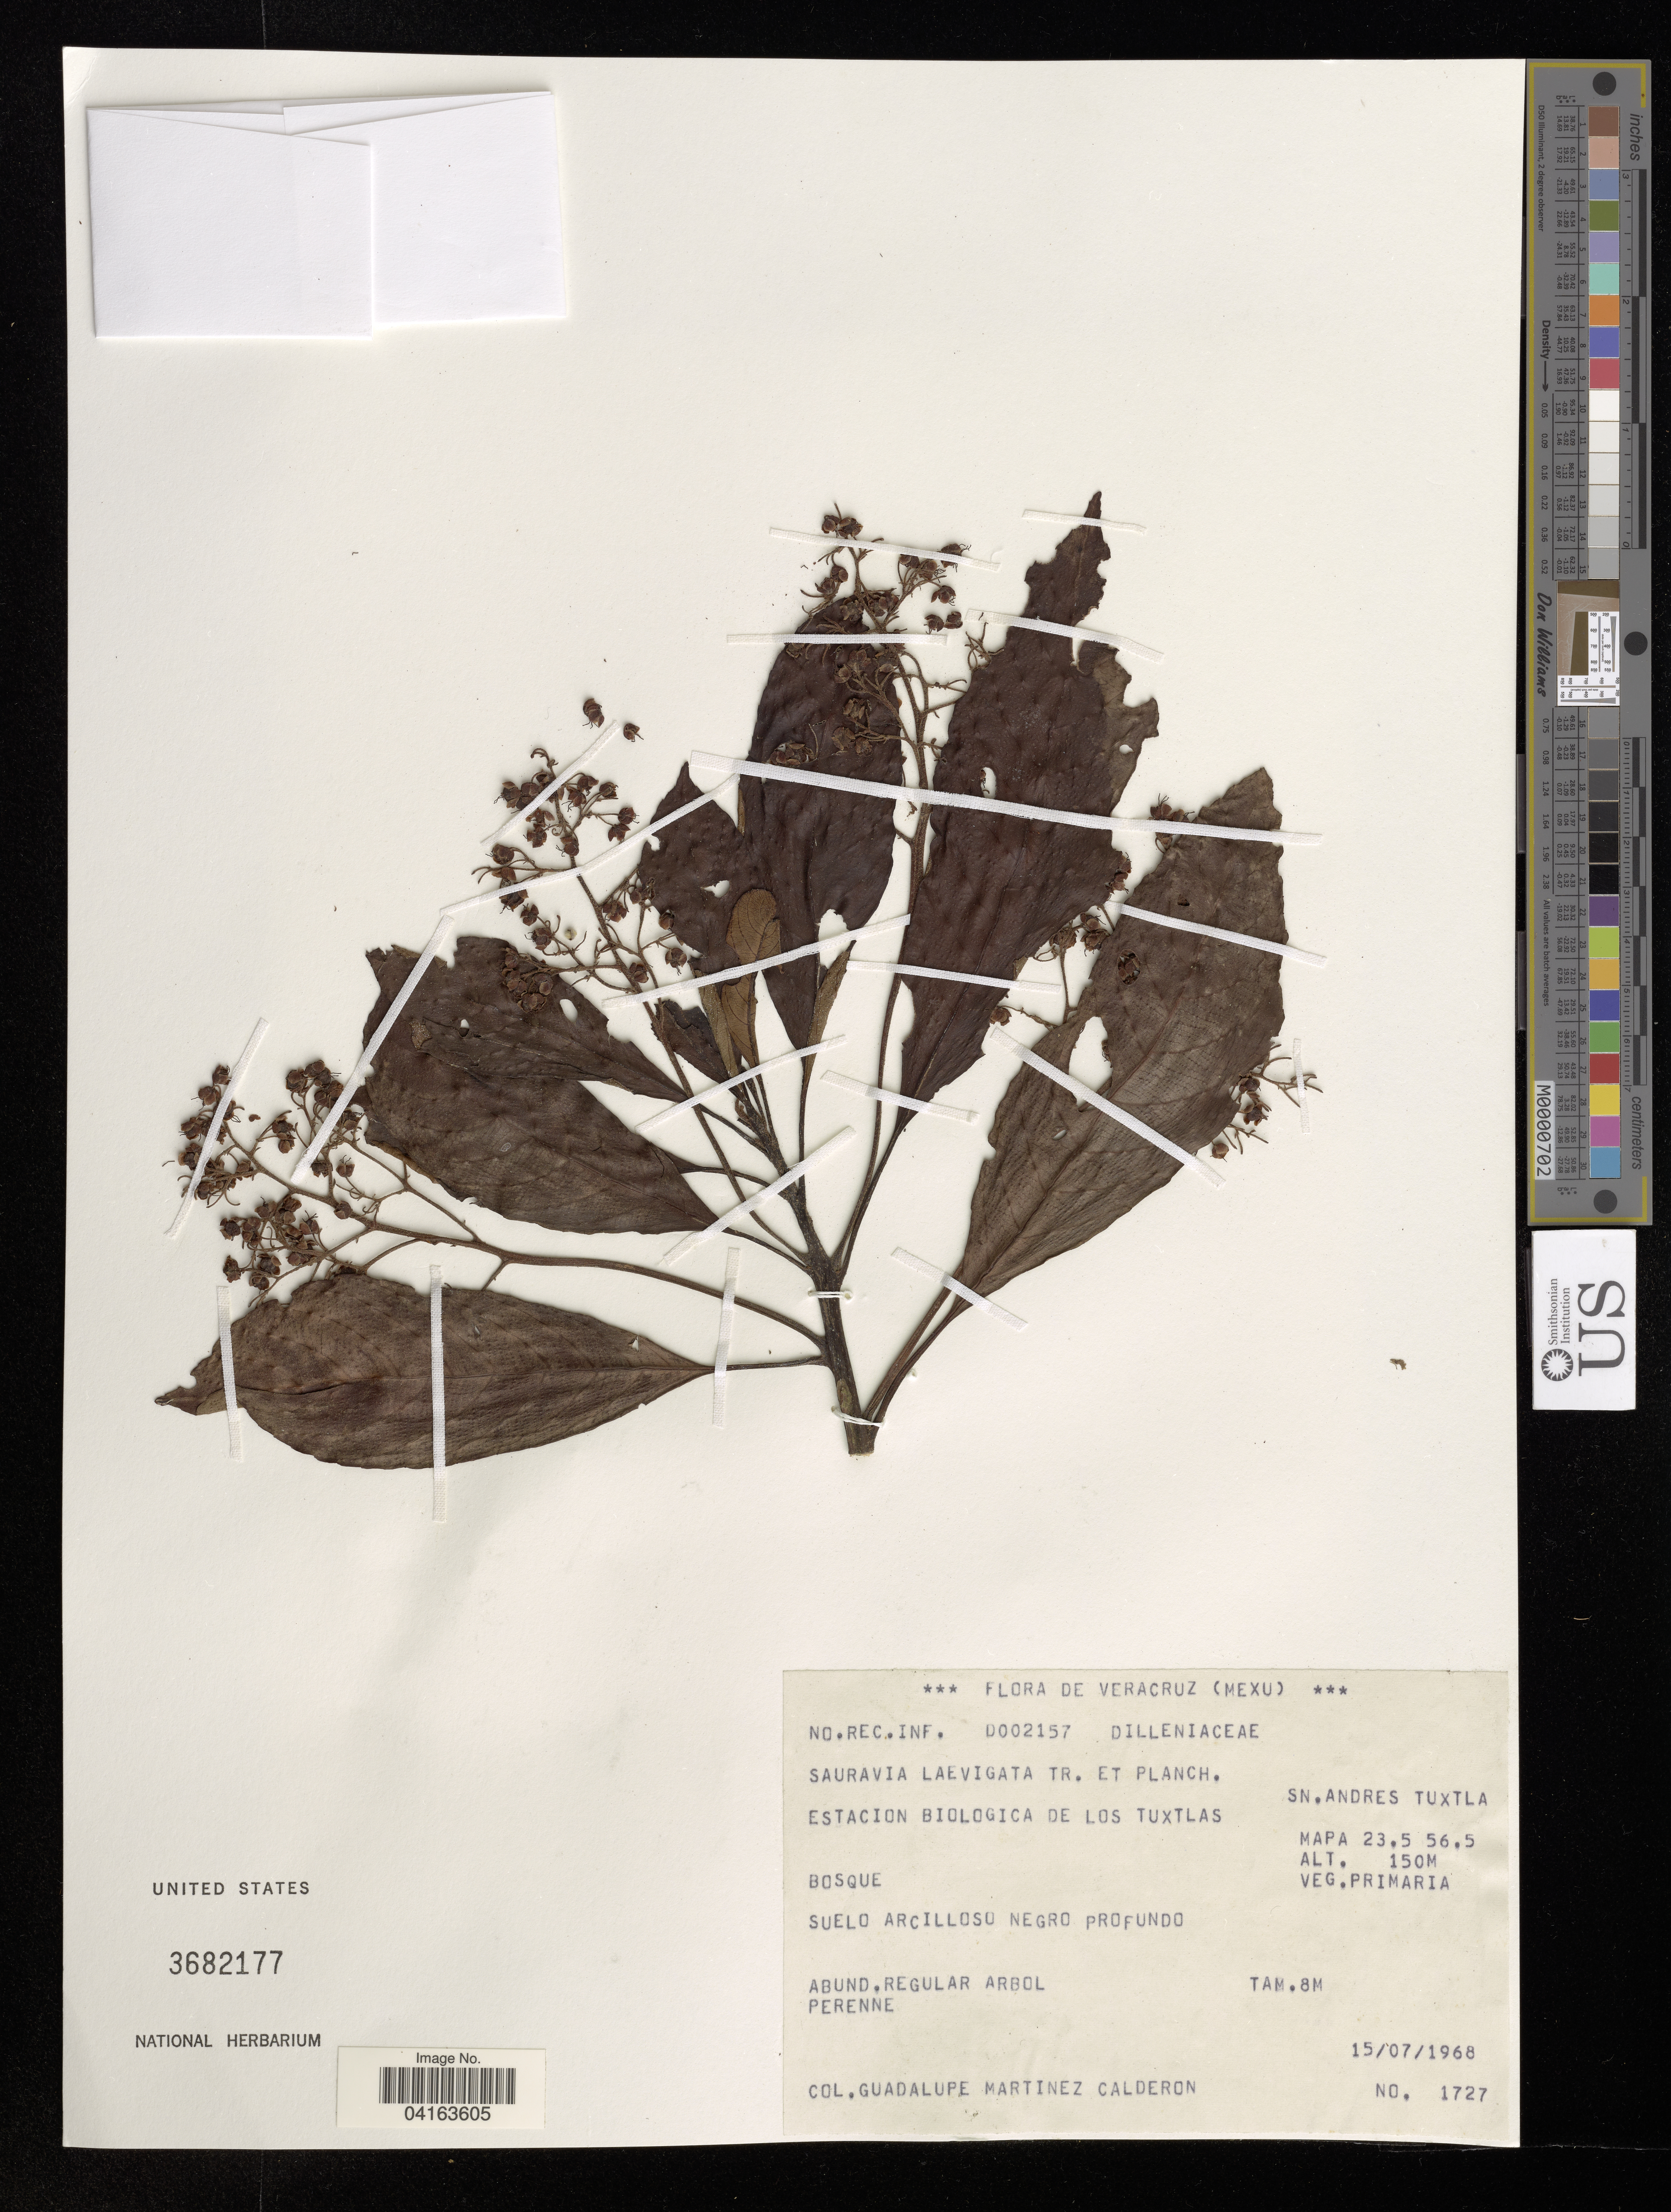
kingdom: Plantae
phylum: Tracheophyta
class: Magnoliopsida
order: Ericales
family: Actinidiaceae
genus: Saurauia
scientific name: Saurauia laevigata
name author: Triana & Planch.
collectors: G. Martínez Calderón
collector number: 1727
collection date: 1968-07-15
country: Mexico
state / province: Veracruz Llave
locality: Estacion biologica de Los Tuxtlas.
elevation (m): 150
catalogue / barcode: US 3682177